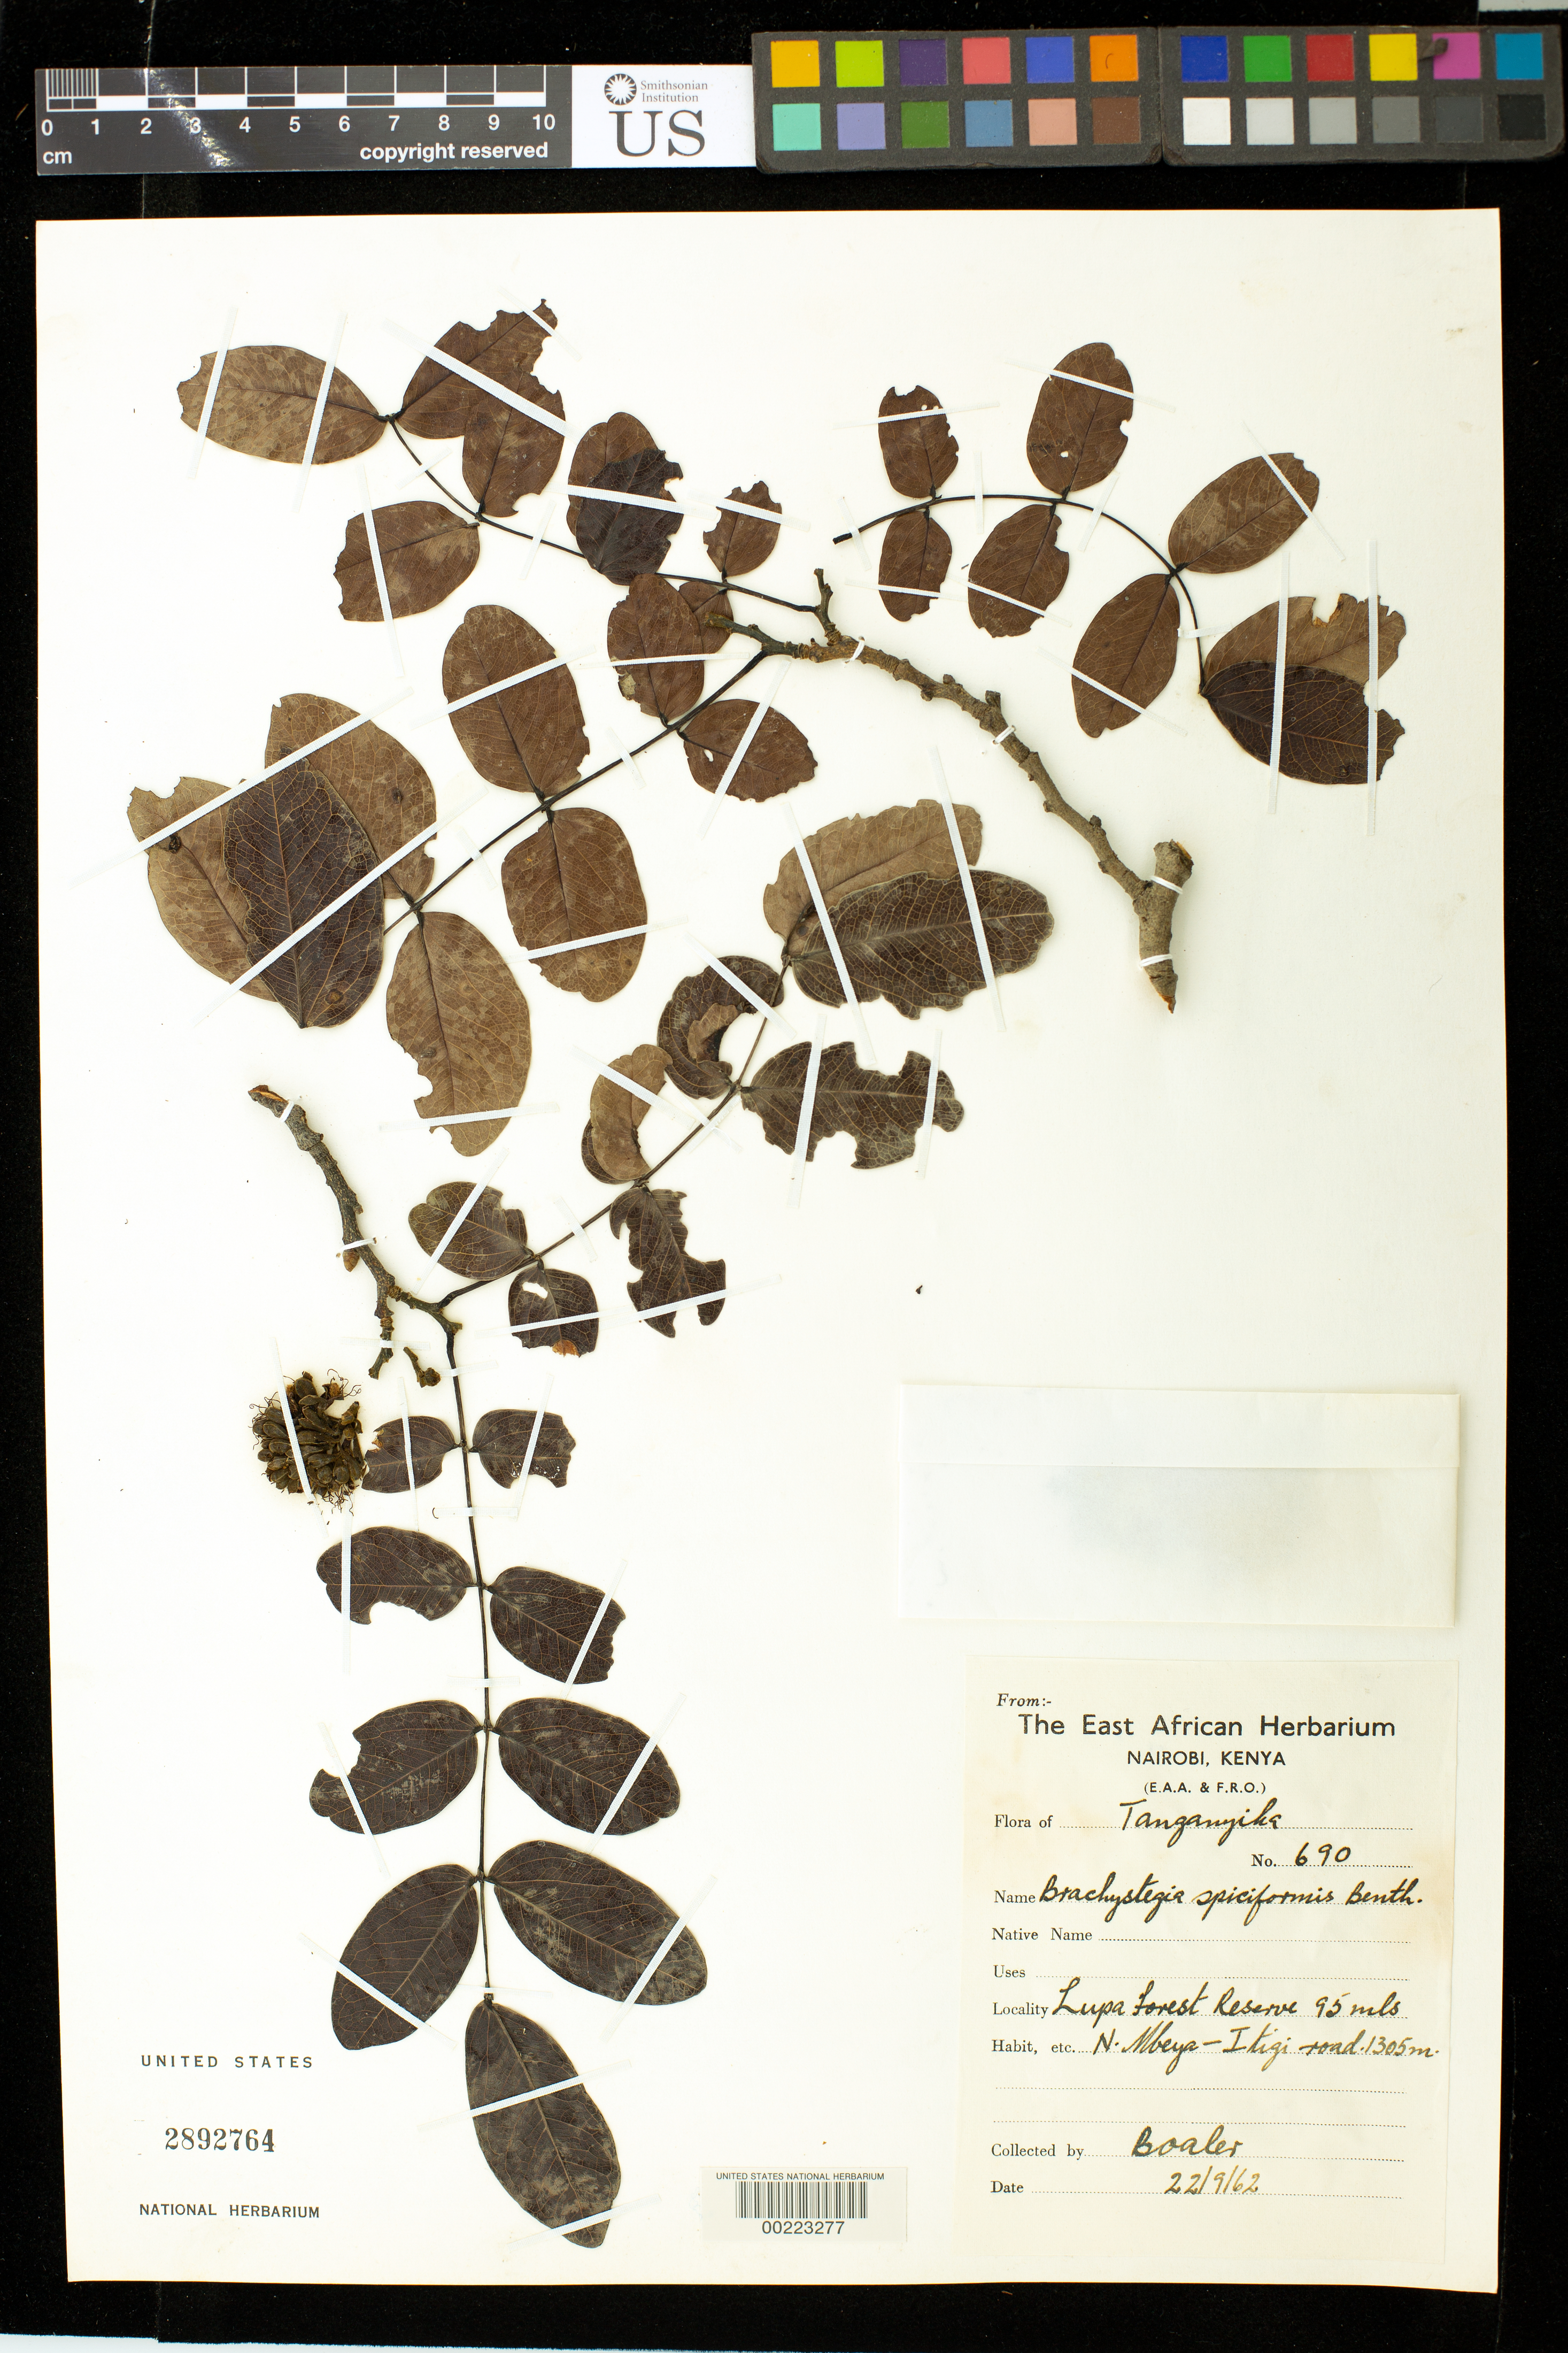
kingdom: Plantae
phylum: Tracheophyta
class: Magnoliopsida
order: Fabales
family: Fabaceae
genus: Brachystegia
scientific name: Brachystegia spiciformis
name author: Benth.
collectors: -. Boaler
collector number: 690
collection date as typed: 22 Sep 1962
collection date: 1962-09-22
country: Kenya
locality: Lupa forest reserve 95 mls; n mbeya-itigi road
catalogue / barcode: US 2892764